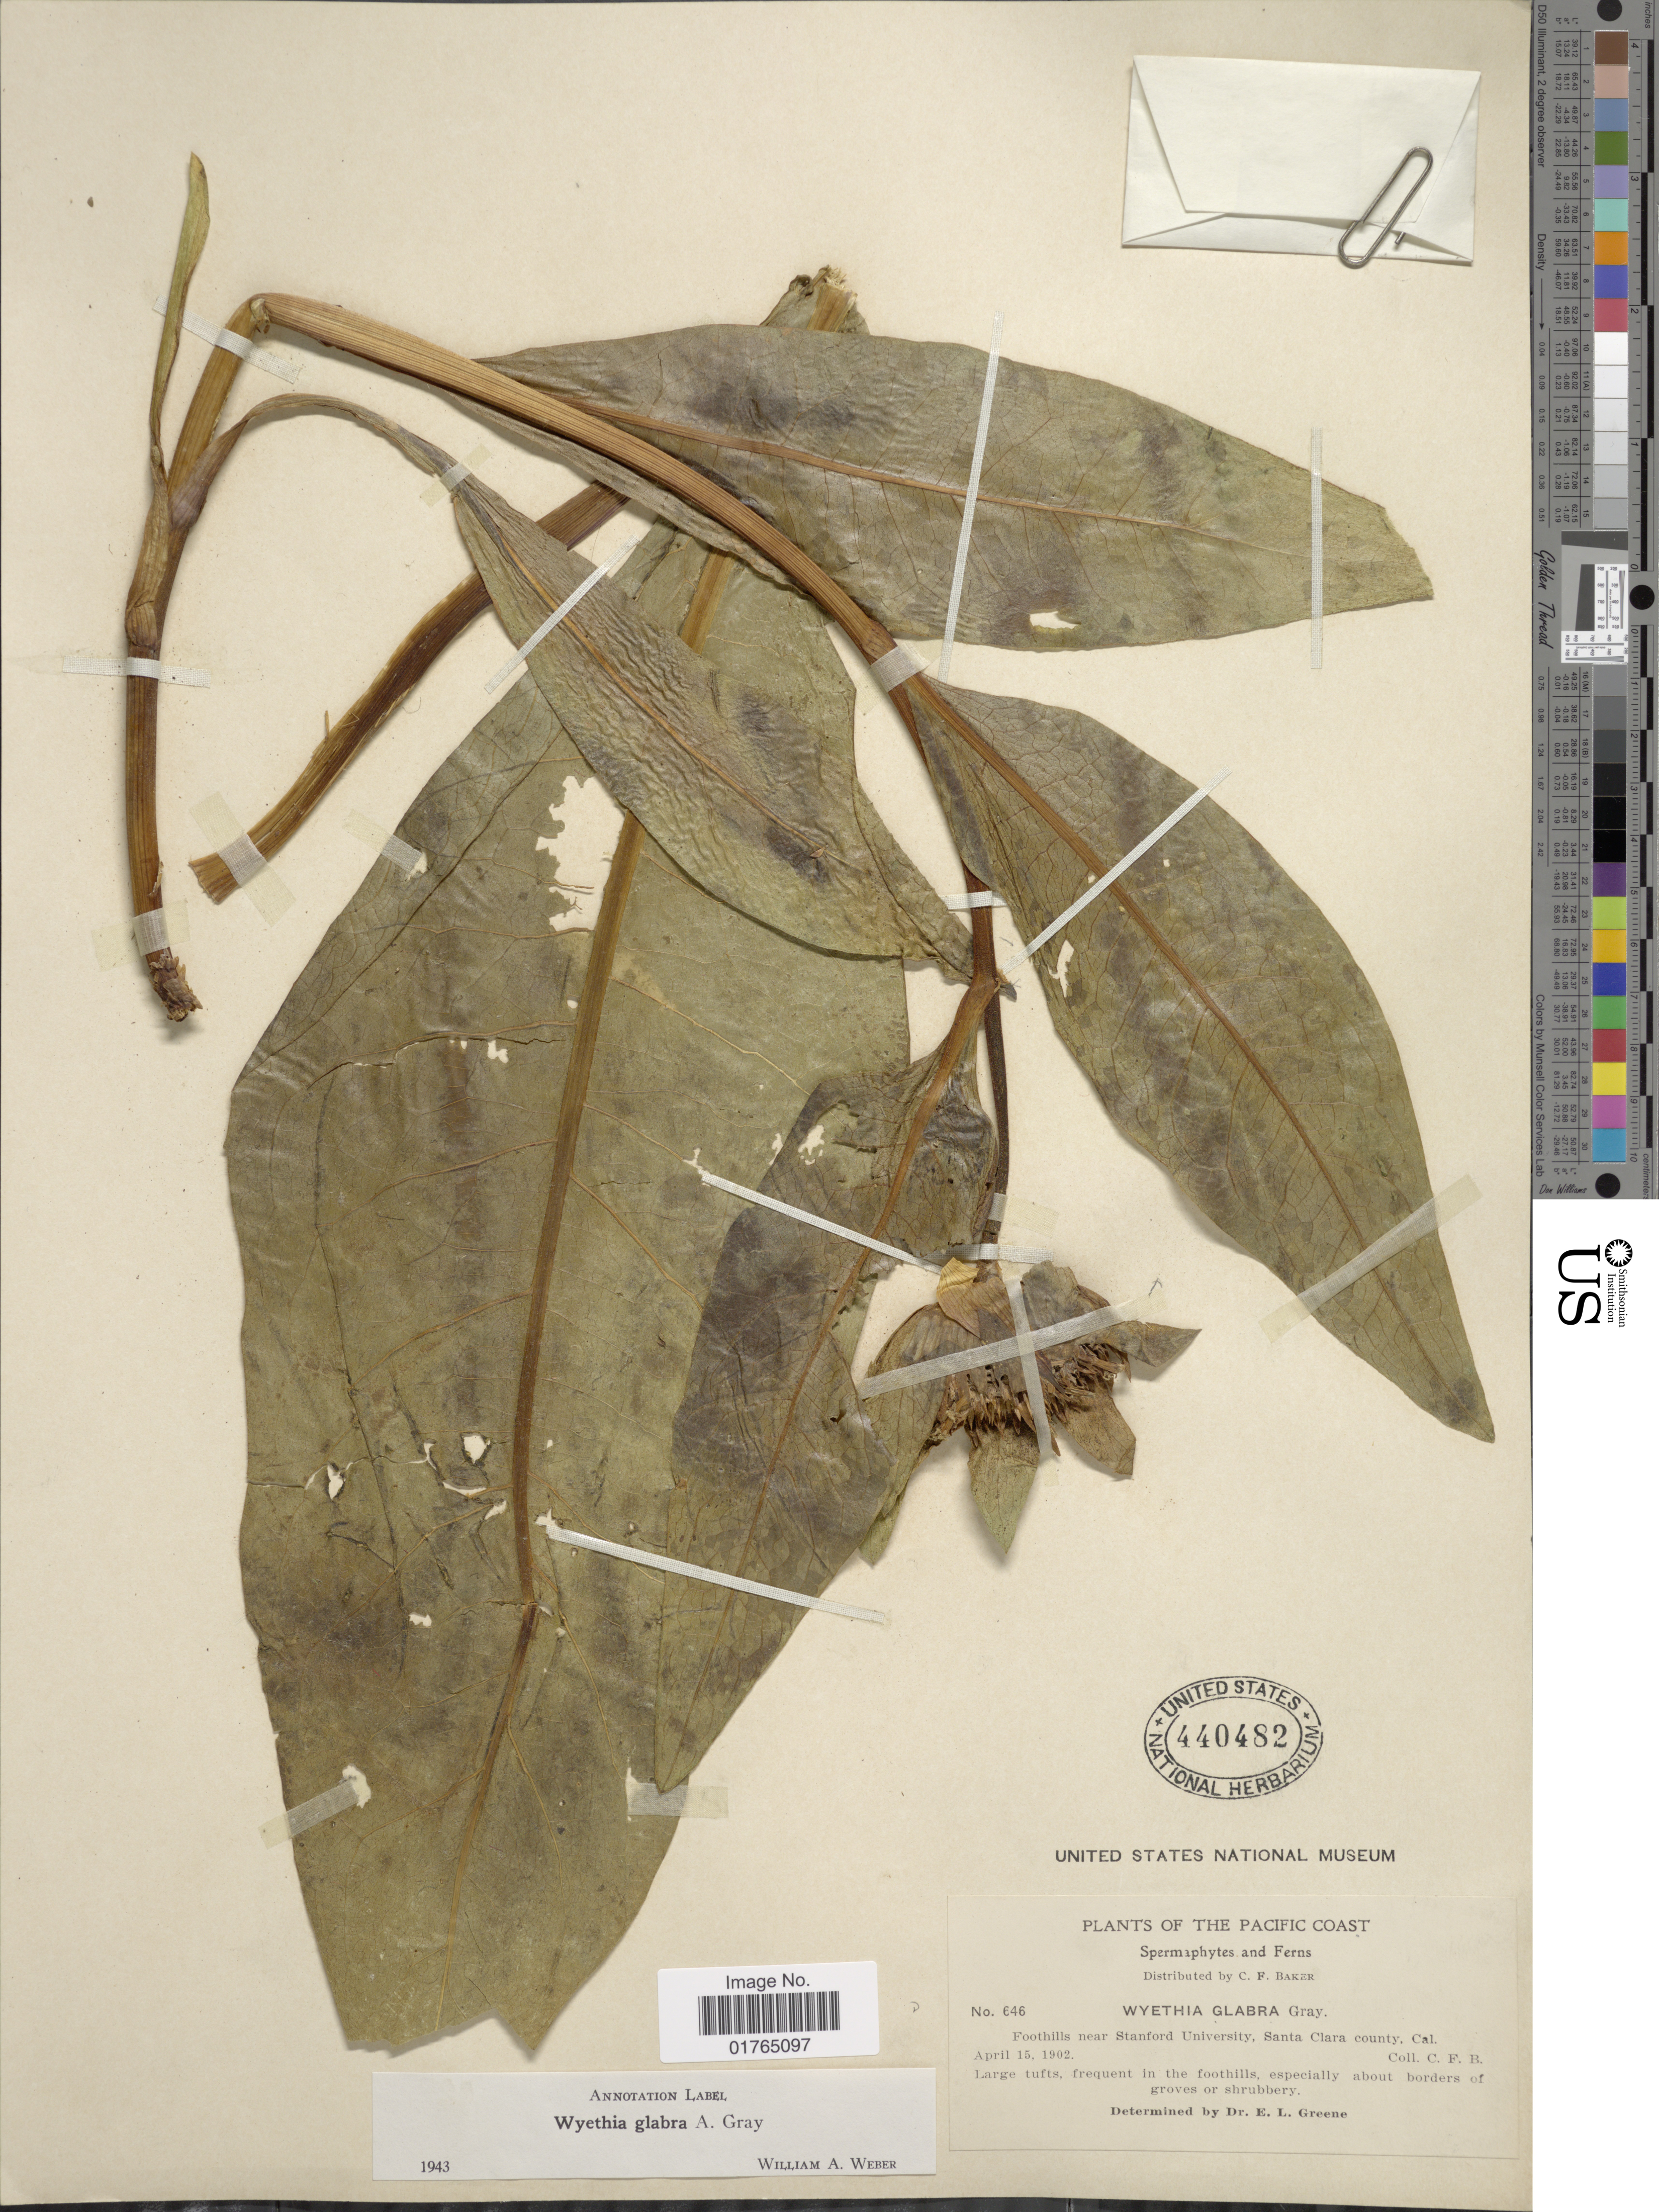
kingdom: Plantae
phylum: Tracheophyta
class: Magnoliopsida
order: Asterales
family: Asteraceae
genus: Wyethia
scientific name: Wyethia glabra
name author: A. Gray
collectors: C. F. Baker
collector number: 646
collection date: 1902-04-15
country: United States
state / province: California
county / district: Santa Clara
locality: Pacific Coast, Foothills near Stanford University, Santa Clara County, Cal.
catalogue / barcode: US 440482